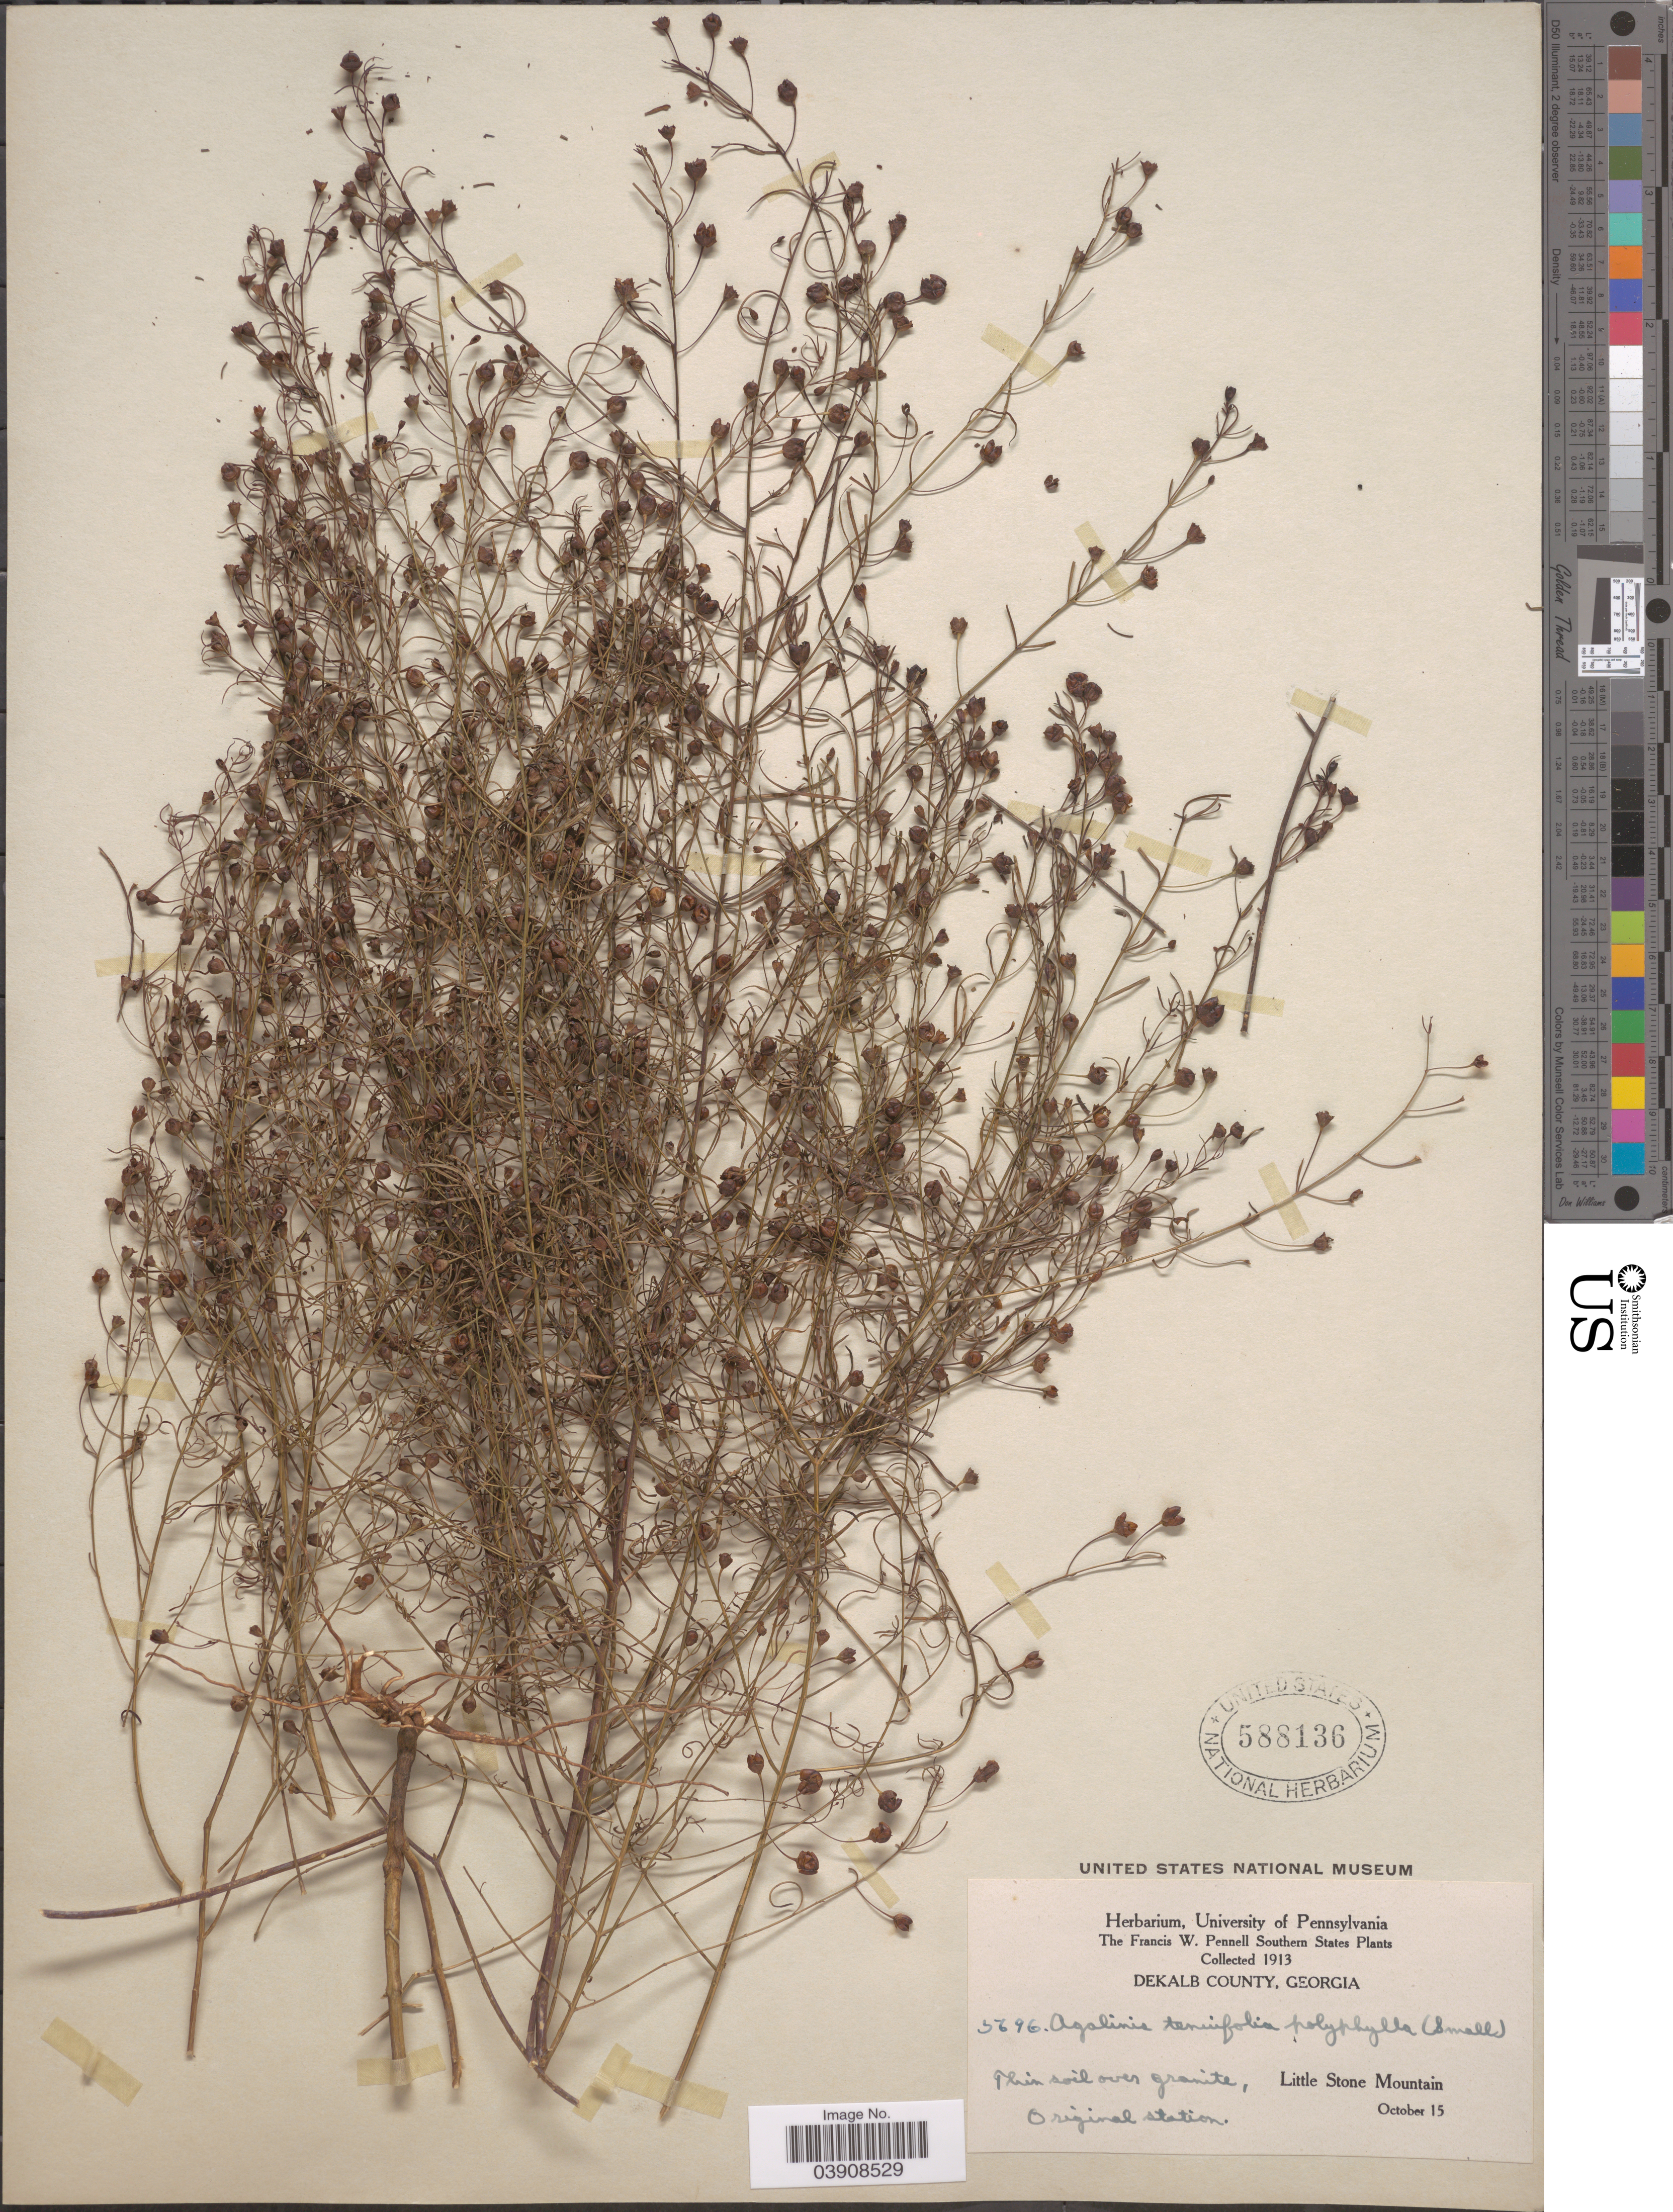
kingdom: Plantae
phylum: Tracheophyta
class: Magnoliopsida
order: Lamiales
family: Orobanchaceae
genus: Agalinis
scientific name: Agalinis tenuifolia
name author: (Vahl) Raf.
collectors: F. W. Pennell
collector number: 5696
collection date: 1913-10-15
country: United States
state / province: Georgia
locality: Southern States. Dekalb County. Little Stone Mountain.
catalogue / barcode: US 588136